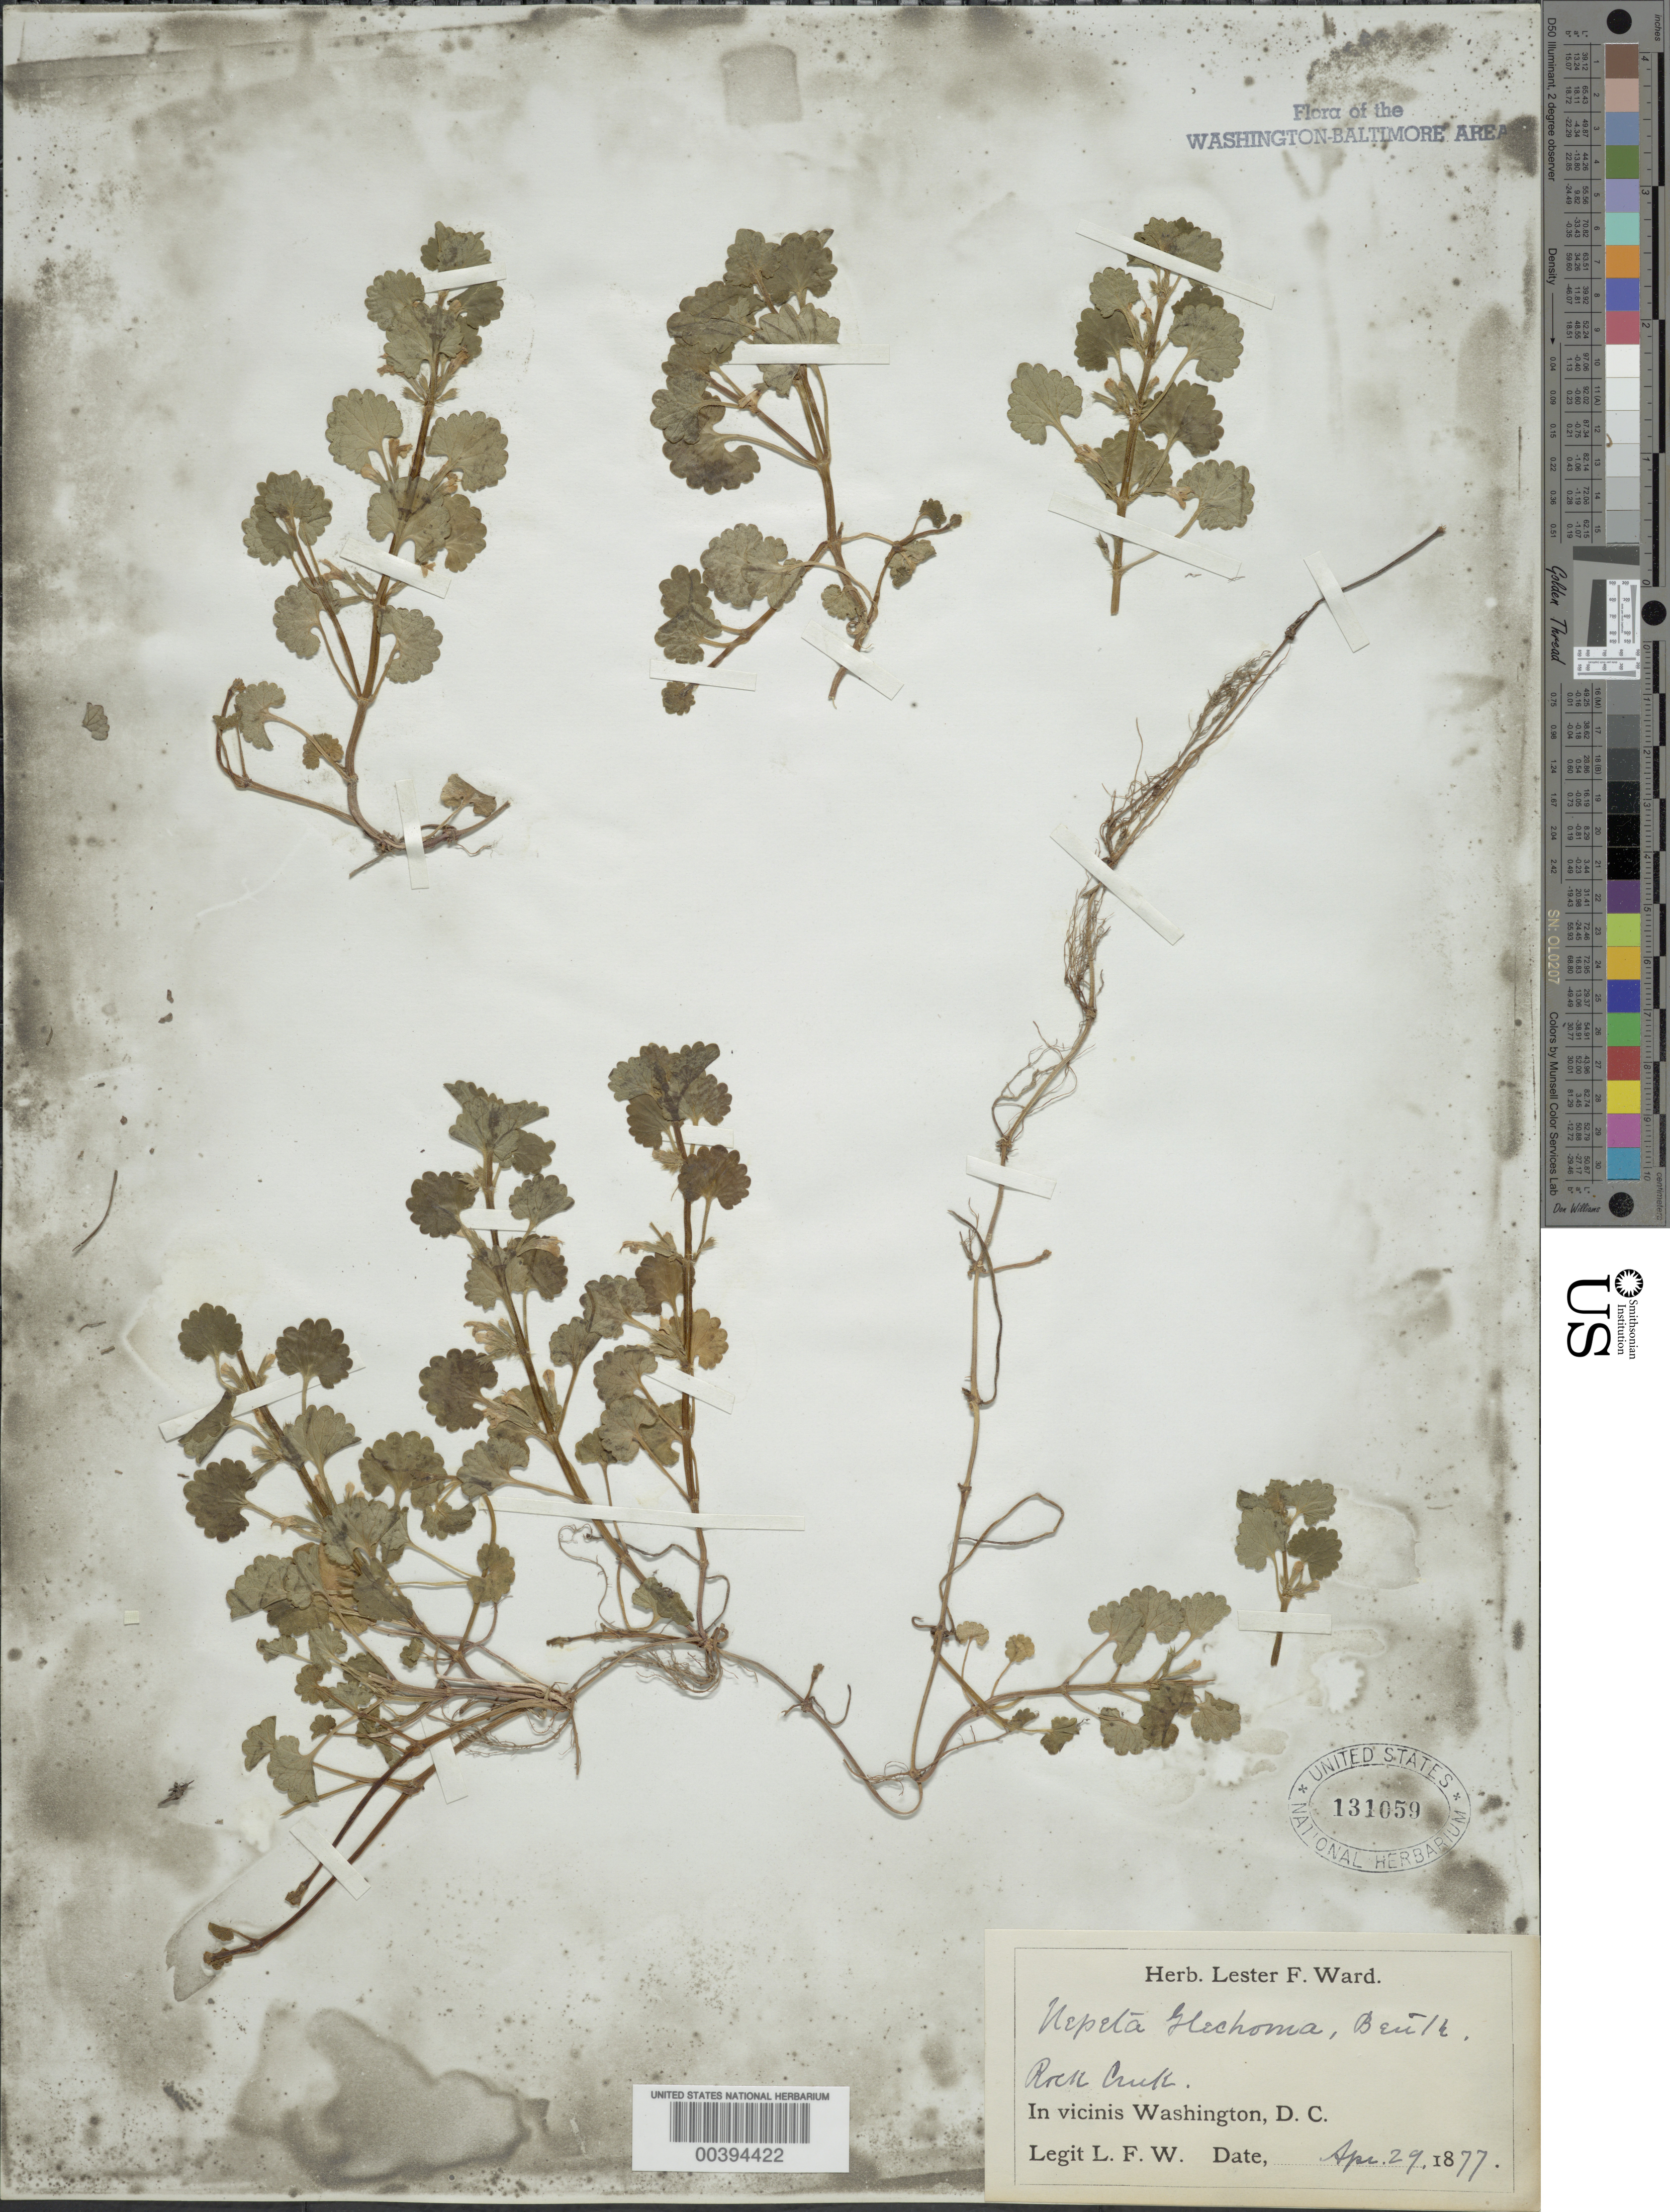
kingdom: Plantae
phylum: Tracheophyta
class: Magnoliopsida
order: Lamiales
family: Lamiaceae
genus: Glechoma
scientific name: Glechoma hederacea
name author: L.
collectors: L. F. Ward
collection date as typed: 29 Apr 1877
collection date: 1877-04-29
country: United States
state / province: District of Columbia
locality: Rock Creek Rock Creek Park and vicinity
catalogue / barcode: US 131059